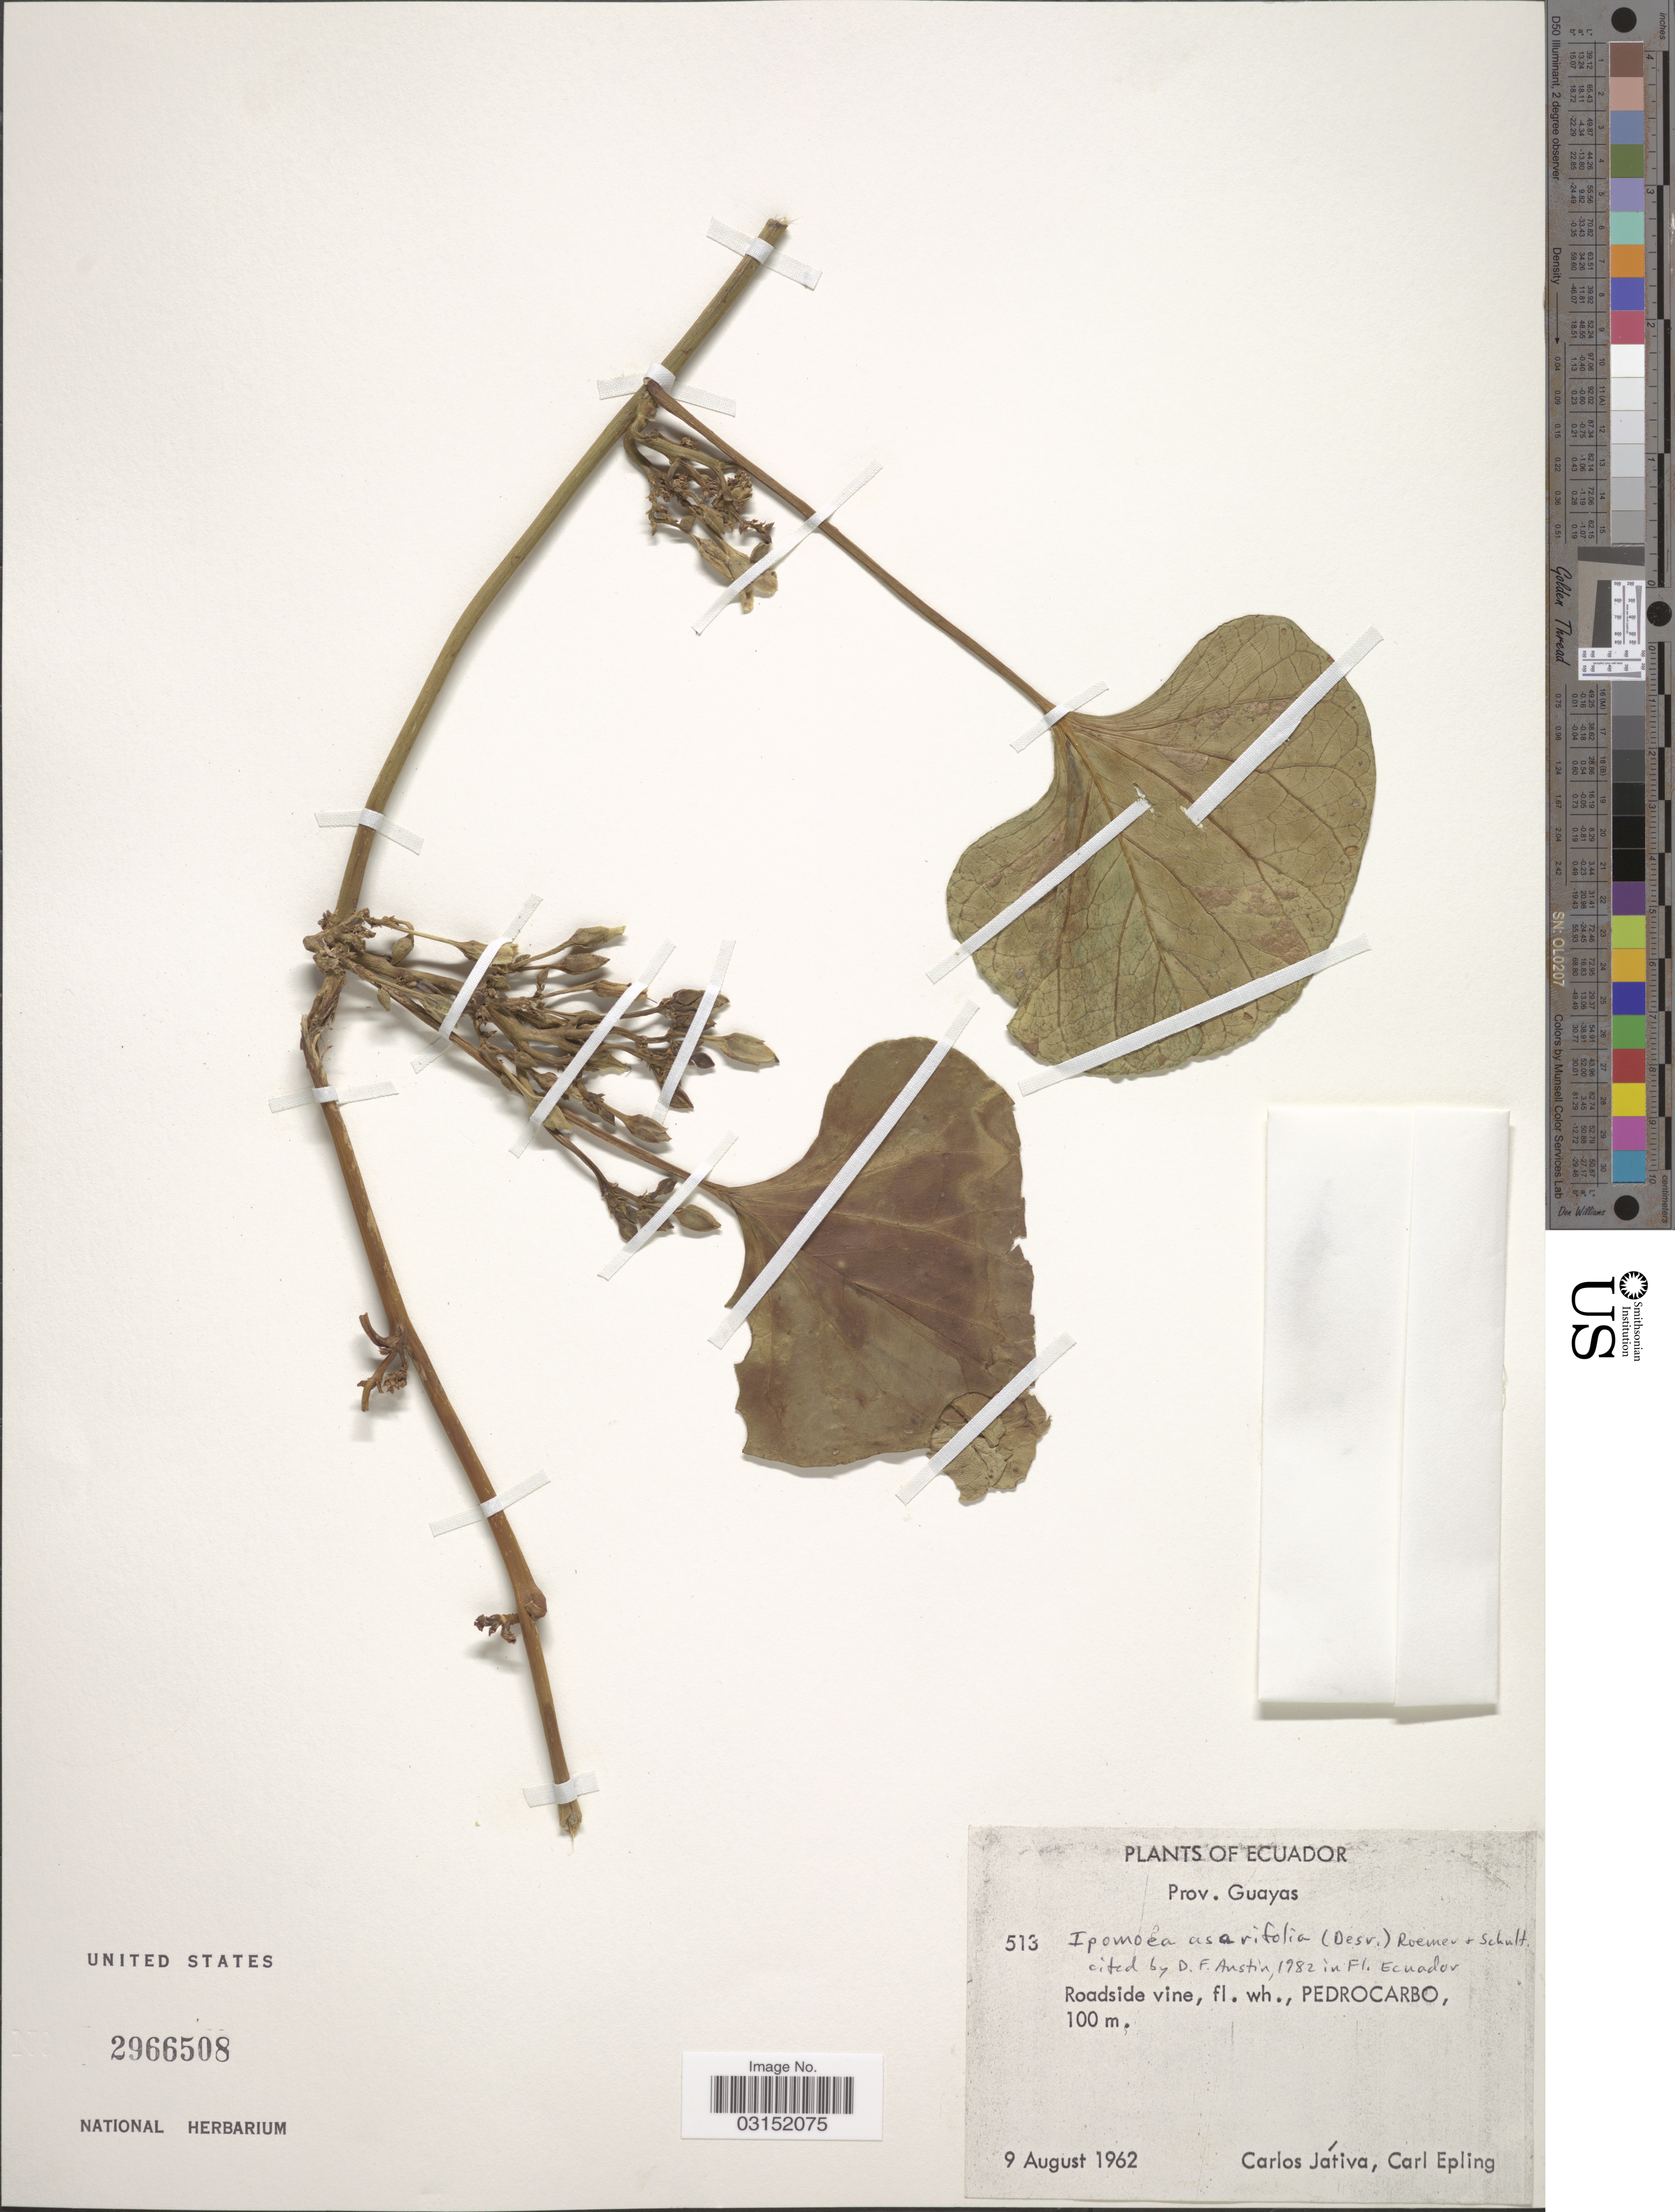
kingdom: Plantae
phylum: Tracheophyta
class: Magnoliopsida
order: Solanales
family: Convolvulaceae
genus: Ipomoea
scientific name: Ipomoea asarifolia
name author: (Desr.) Roem. & Schult.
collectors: C. D. Játiva & C. C. Epling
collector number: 513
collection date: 1962-08-09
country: Ecuador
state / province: Guayas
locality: Pedrocarbo.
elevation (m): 100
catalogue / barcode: US 2966508